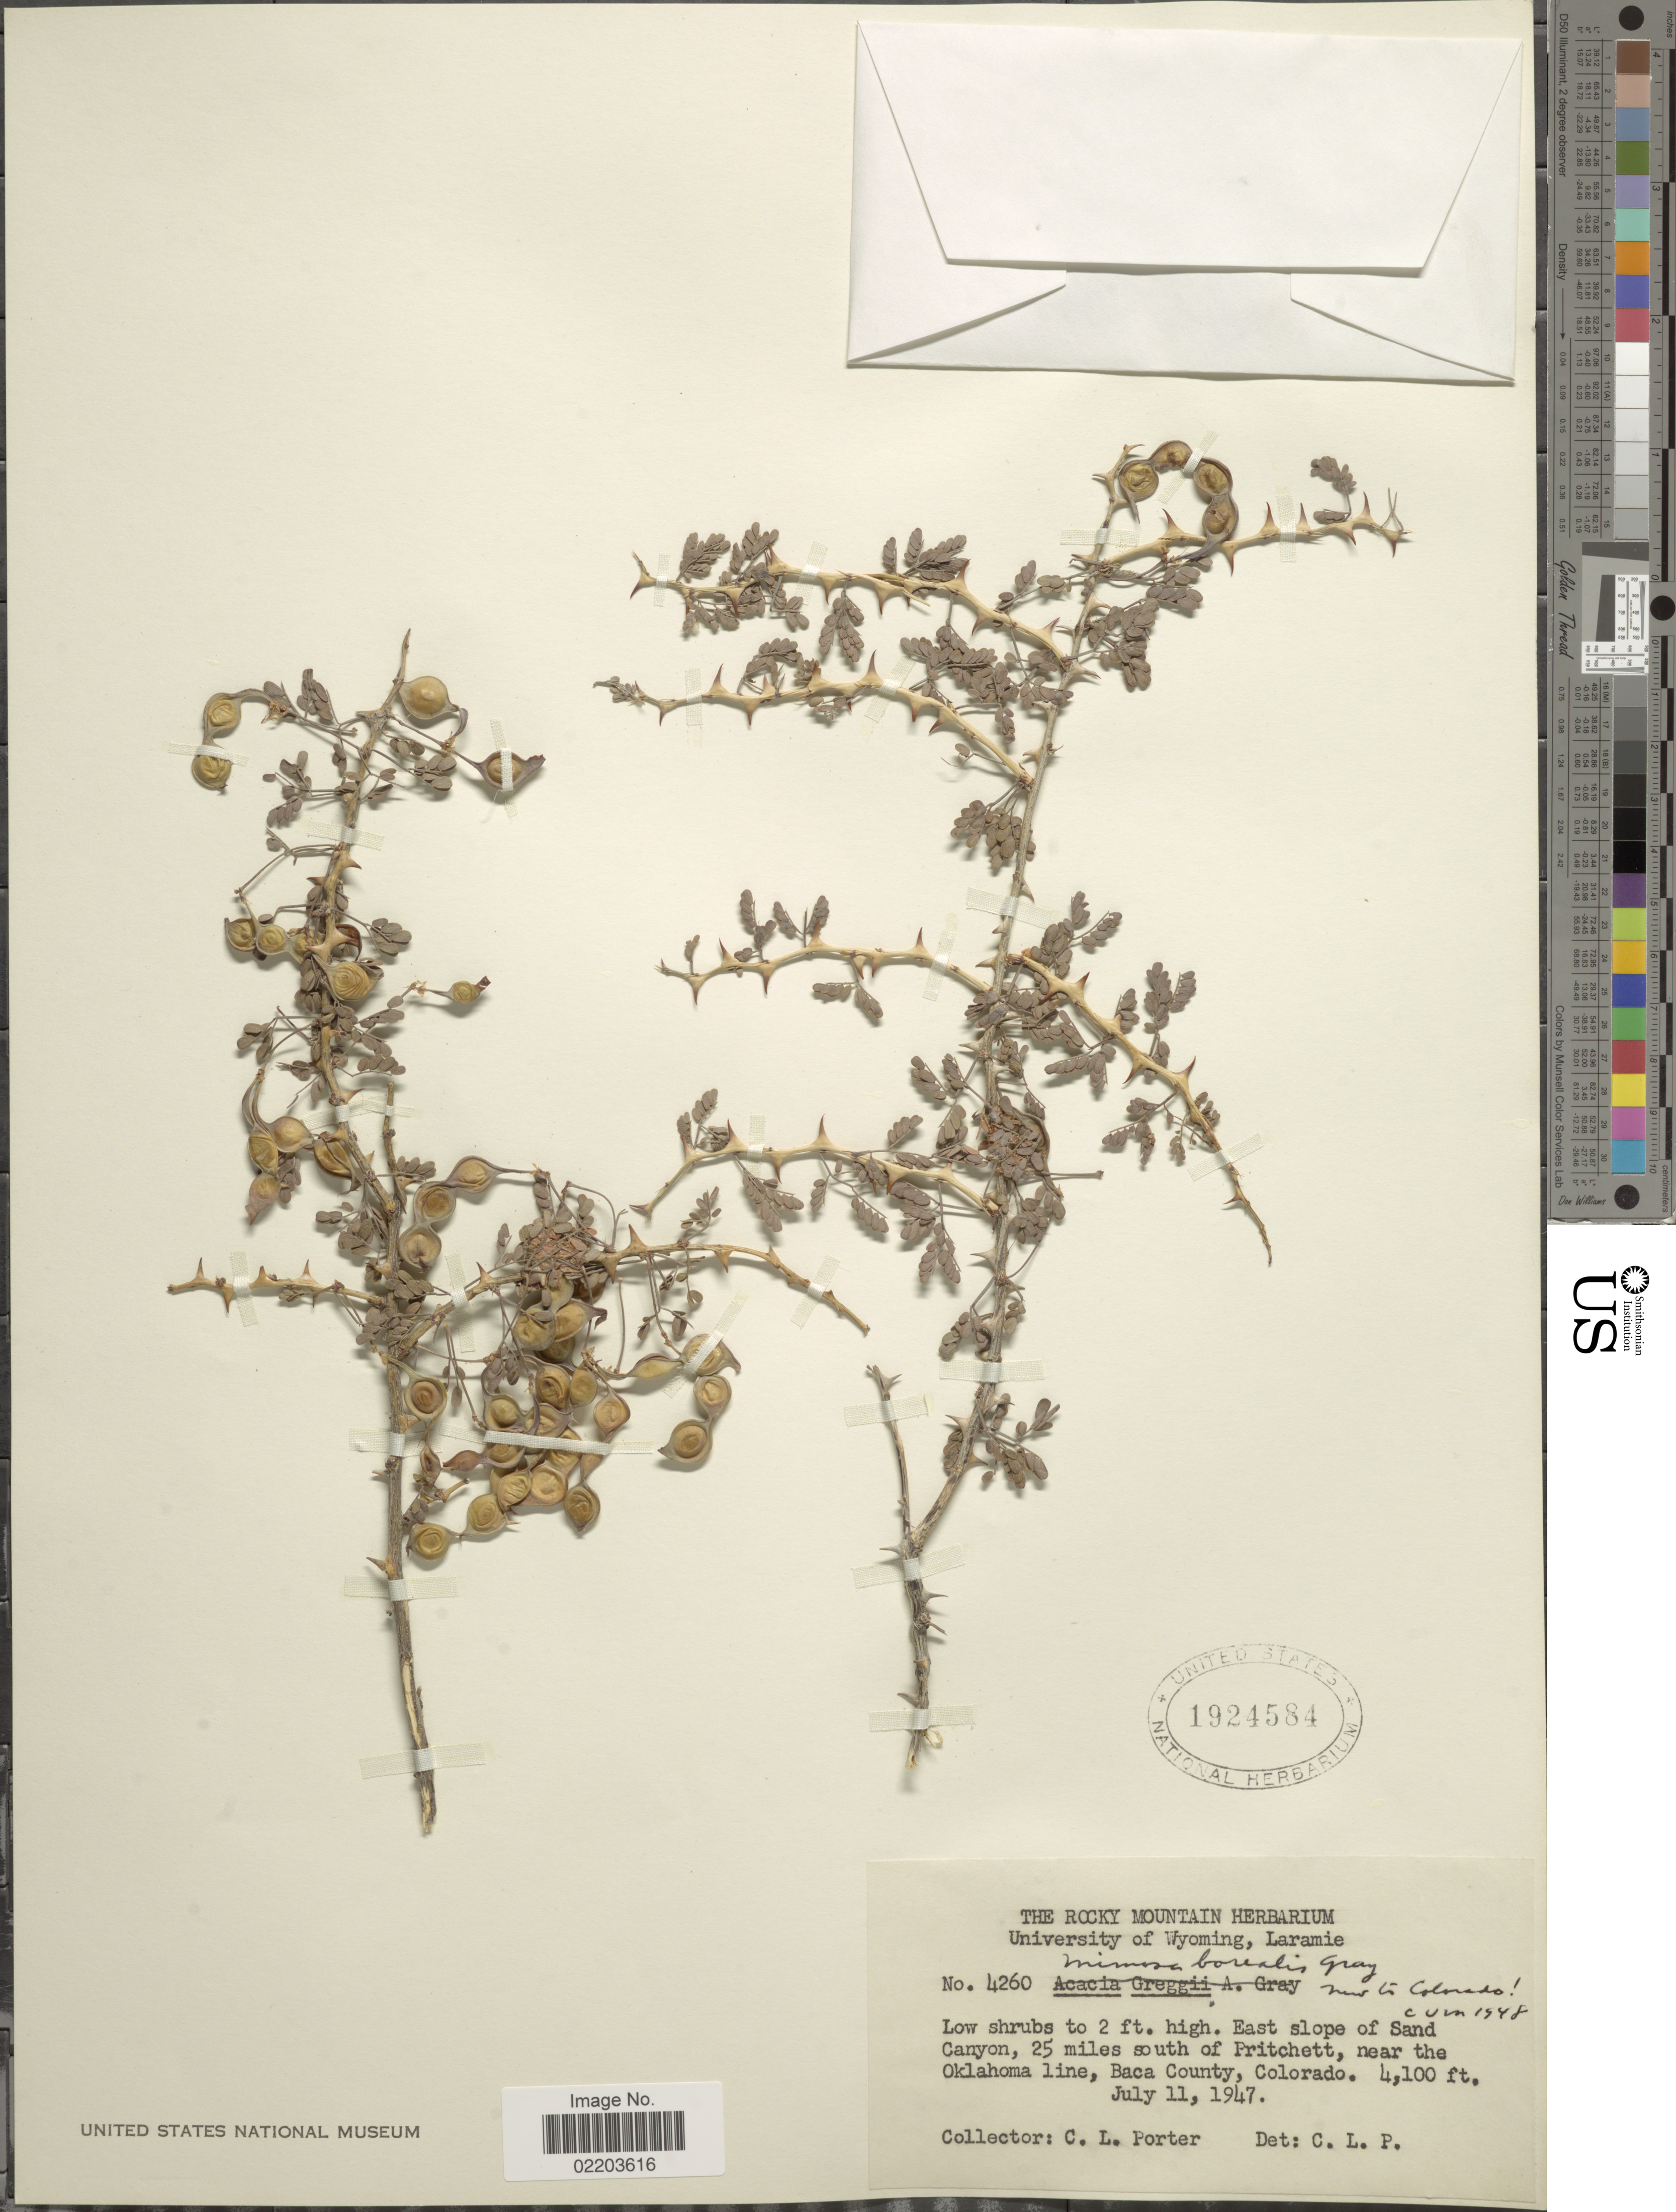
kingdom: Plantae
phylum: Tracheophyta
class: Magnoliopsida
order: Fabales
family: Fabaceae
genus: Mimosa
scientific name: Mimosa borealis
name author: A. Gray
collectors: C. L. Porter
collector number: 4260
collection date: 1947-07-11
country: United States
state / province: Colorado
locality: East slope of Sand Canyon, 25 miles south of Pritchett, near the Oklahoma line, Baca County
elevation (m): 1250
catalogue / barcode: US 1924584